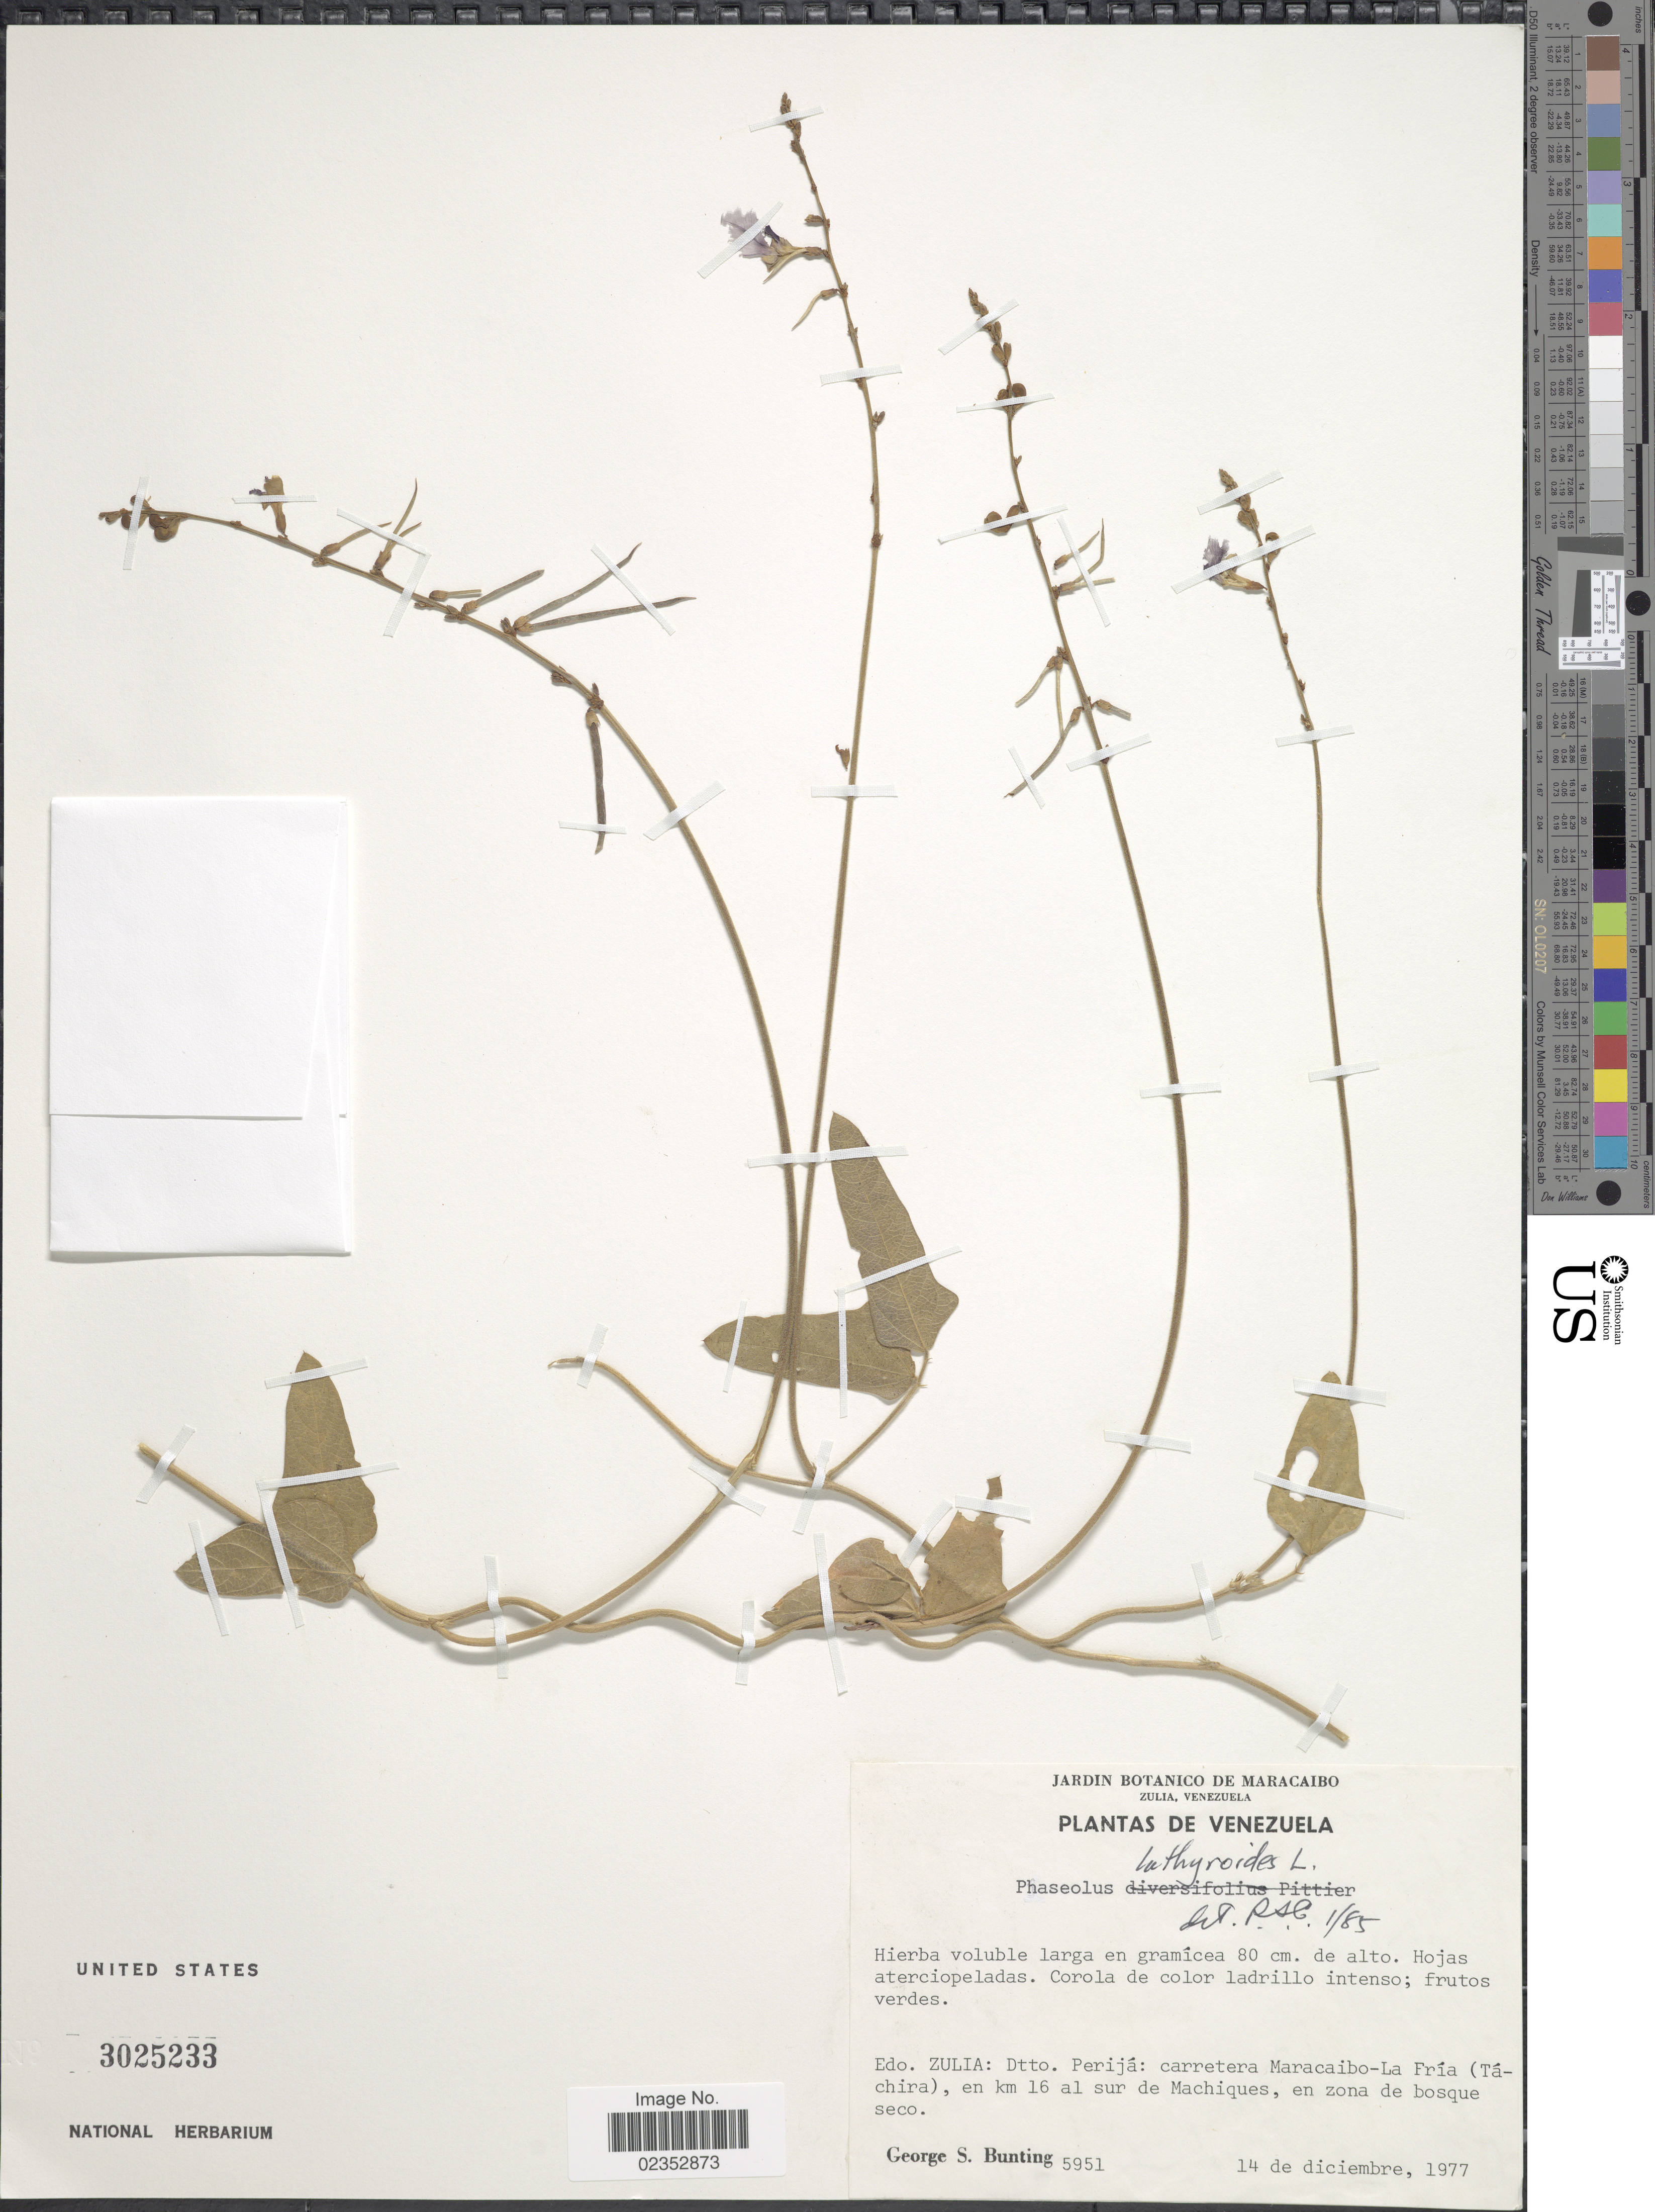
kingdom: Plantae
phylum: Tracheophyta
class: Magnoliopsida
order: Fabales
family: Fabaceae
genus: Phaseolus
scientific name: Phaseolus lathyroides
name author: L.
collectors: G. S. Bunting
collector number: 5951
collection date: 1977-12-14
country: Venezuela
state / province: Zulia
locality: Dtto Perija: carretera Maracaibo-La Fría (Táchira), en km 16 al sur de Machiques, en zona de bosque seco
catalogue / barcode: US 3025233